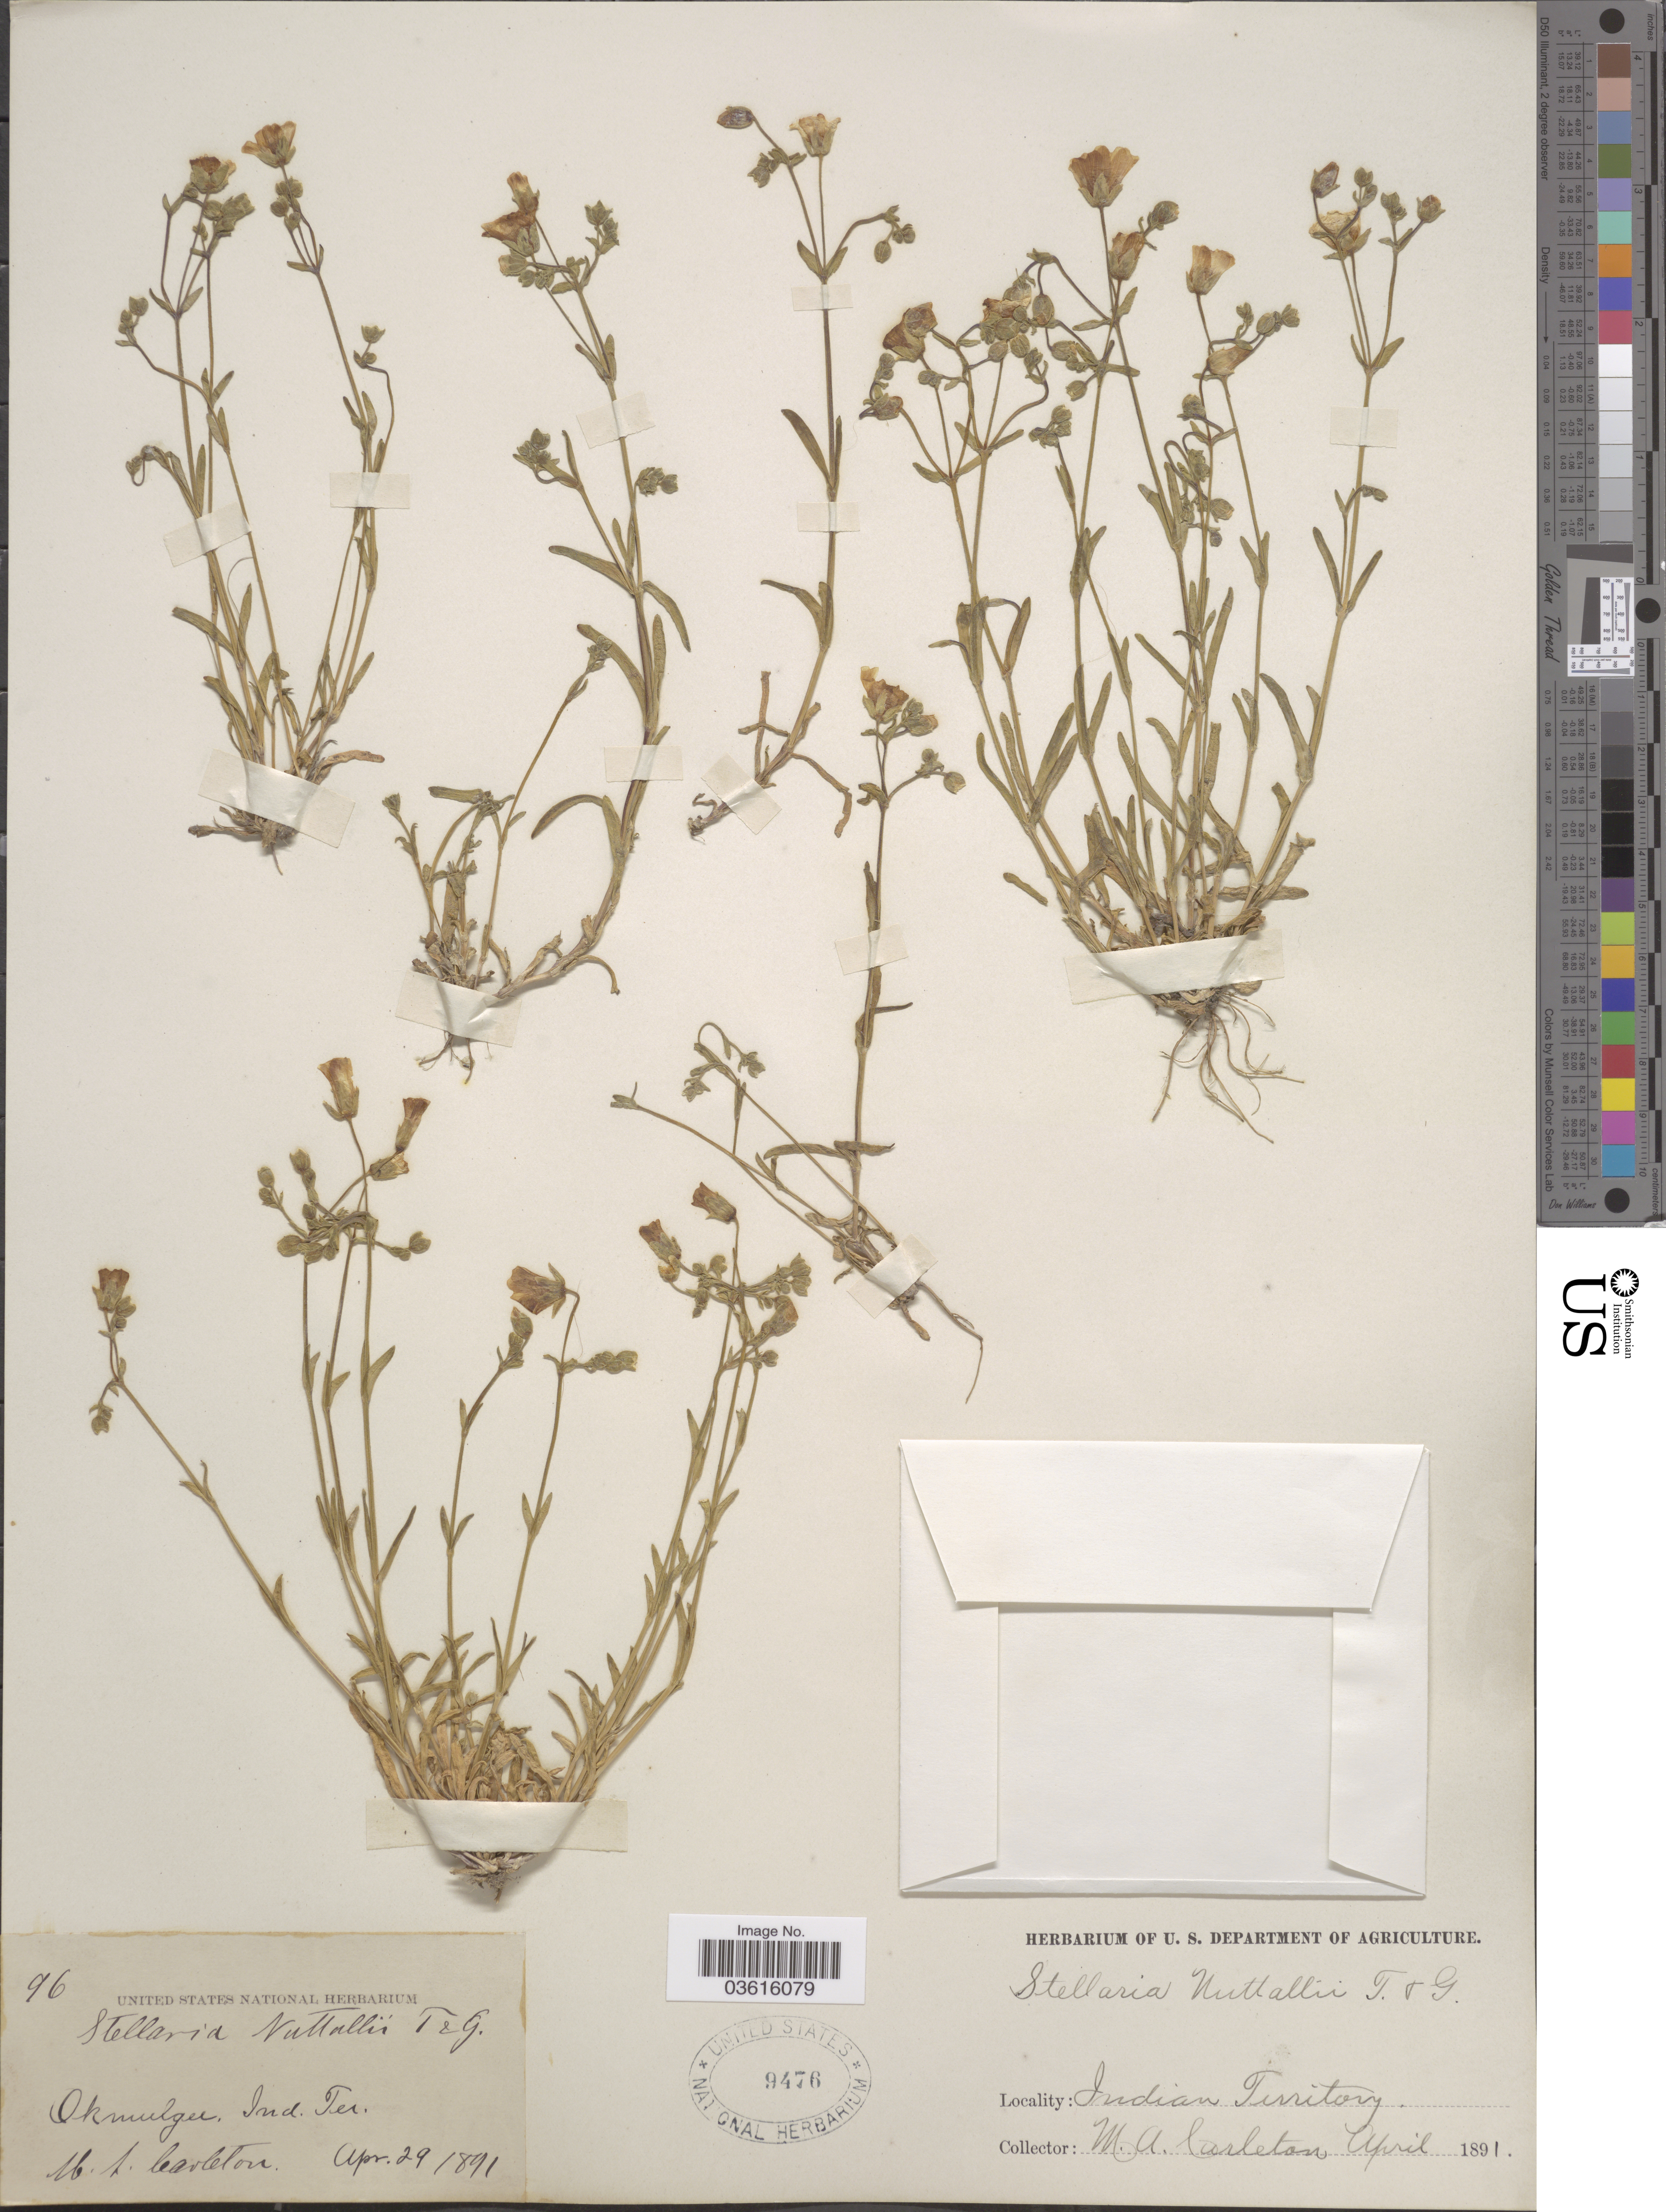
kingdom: Plantae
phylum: Tracheophyta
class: Magnoliopsida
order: Caryophyllales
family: Caryophyllaceae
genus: Minuartia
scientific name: Minuartia drummondii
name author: (Shinners) McNeill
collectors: M. A. Carleton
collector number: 96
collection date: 1891-04-29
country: United States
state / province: Oklahoma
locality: Okmulga. Indian Territory.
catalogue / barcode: US 9476